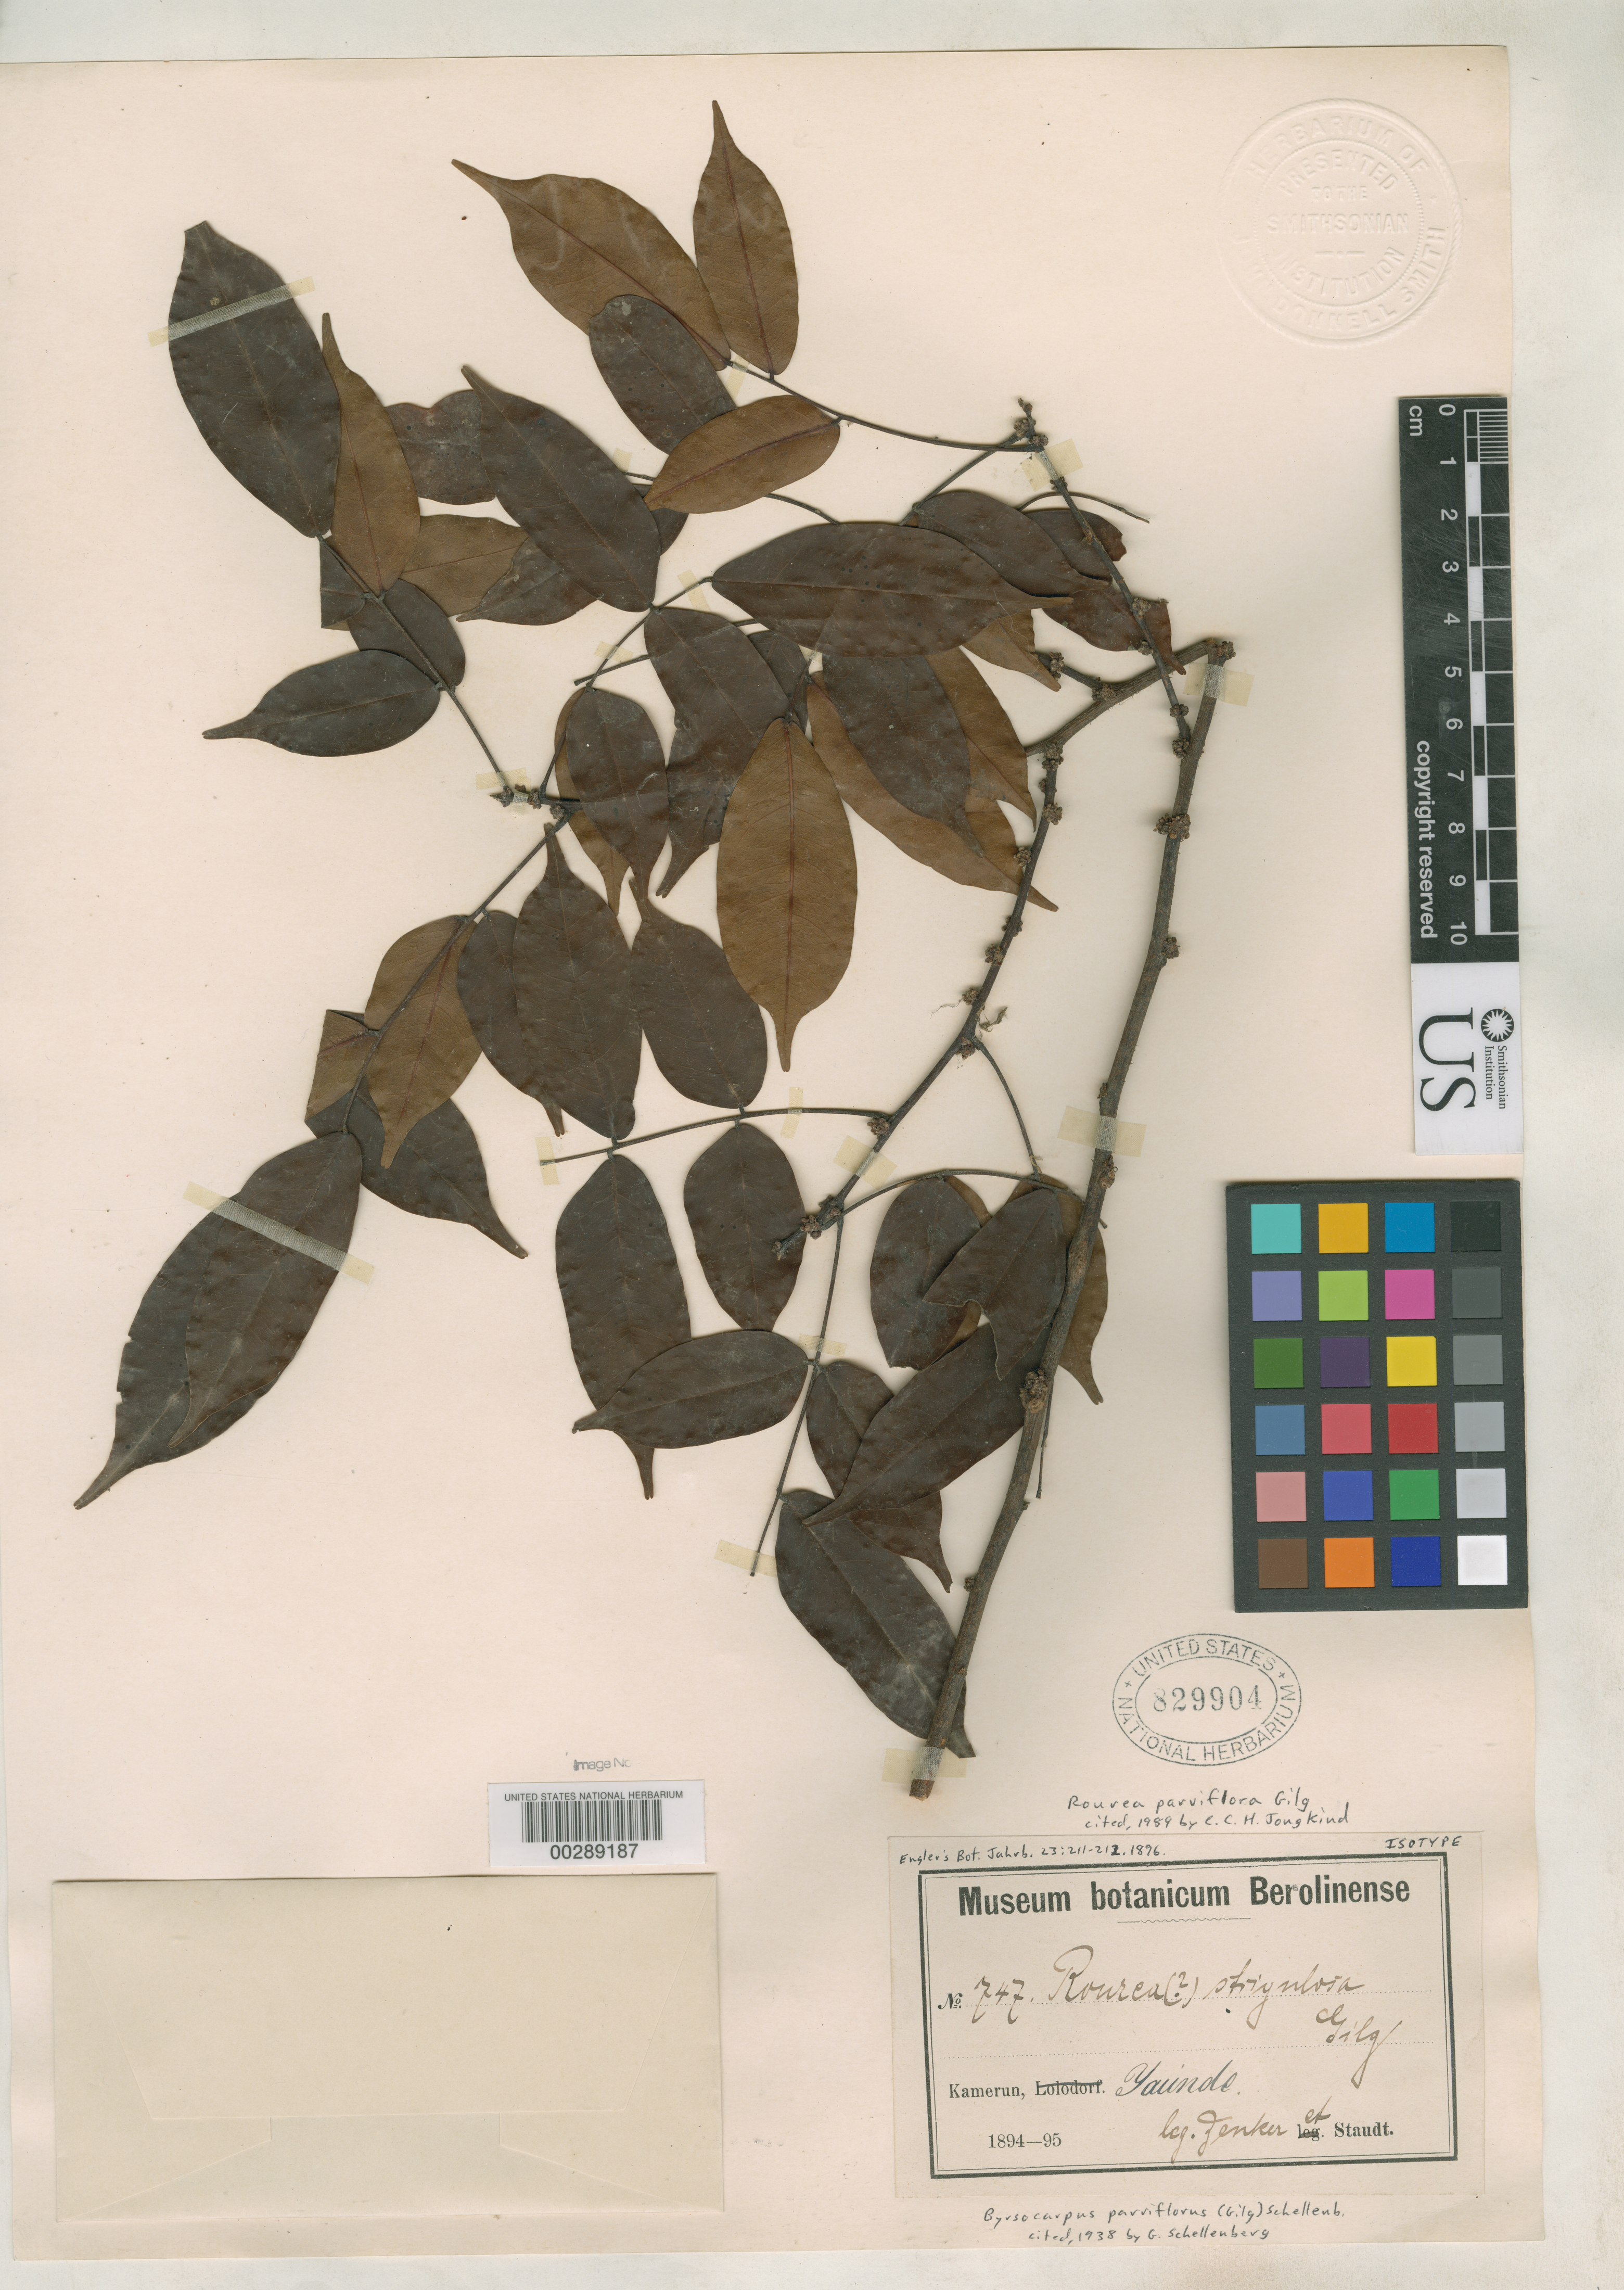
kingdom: Plantae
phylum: Tracheophyta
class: Magnoliopsida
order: Oxalidales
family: Connaraceae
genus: Rourea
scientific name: Rourea strigulosa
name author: Gilg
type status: Isotype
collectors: G. A. Zenker & A. Staudt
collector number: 747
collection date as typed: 1894 to -- --- 1895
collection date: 1894/1895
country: Cameroon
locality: Yaunde.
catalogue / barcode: US 829904